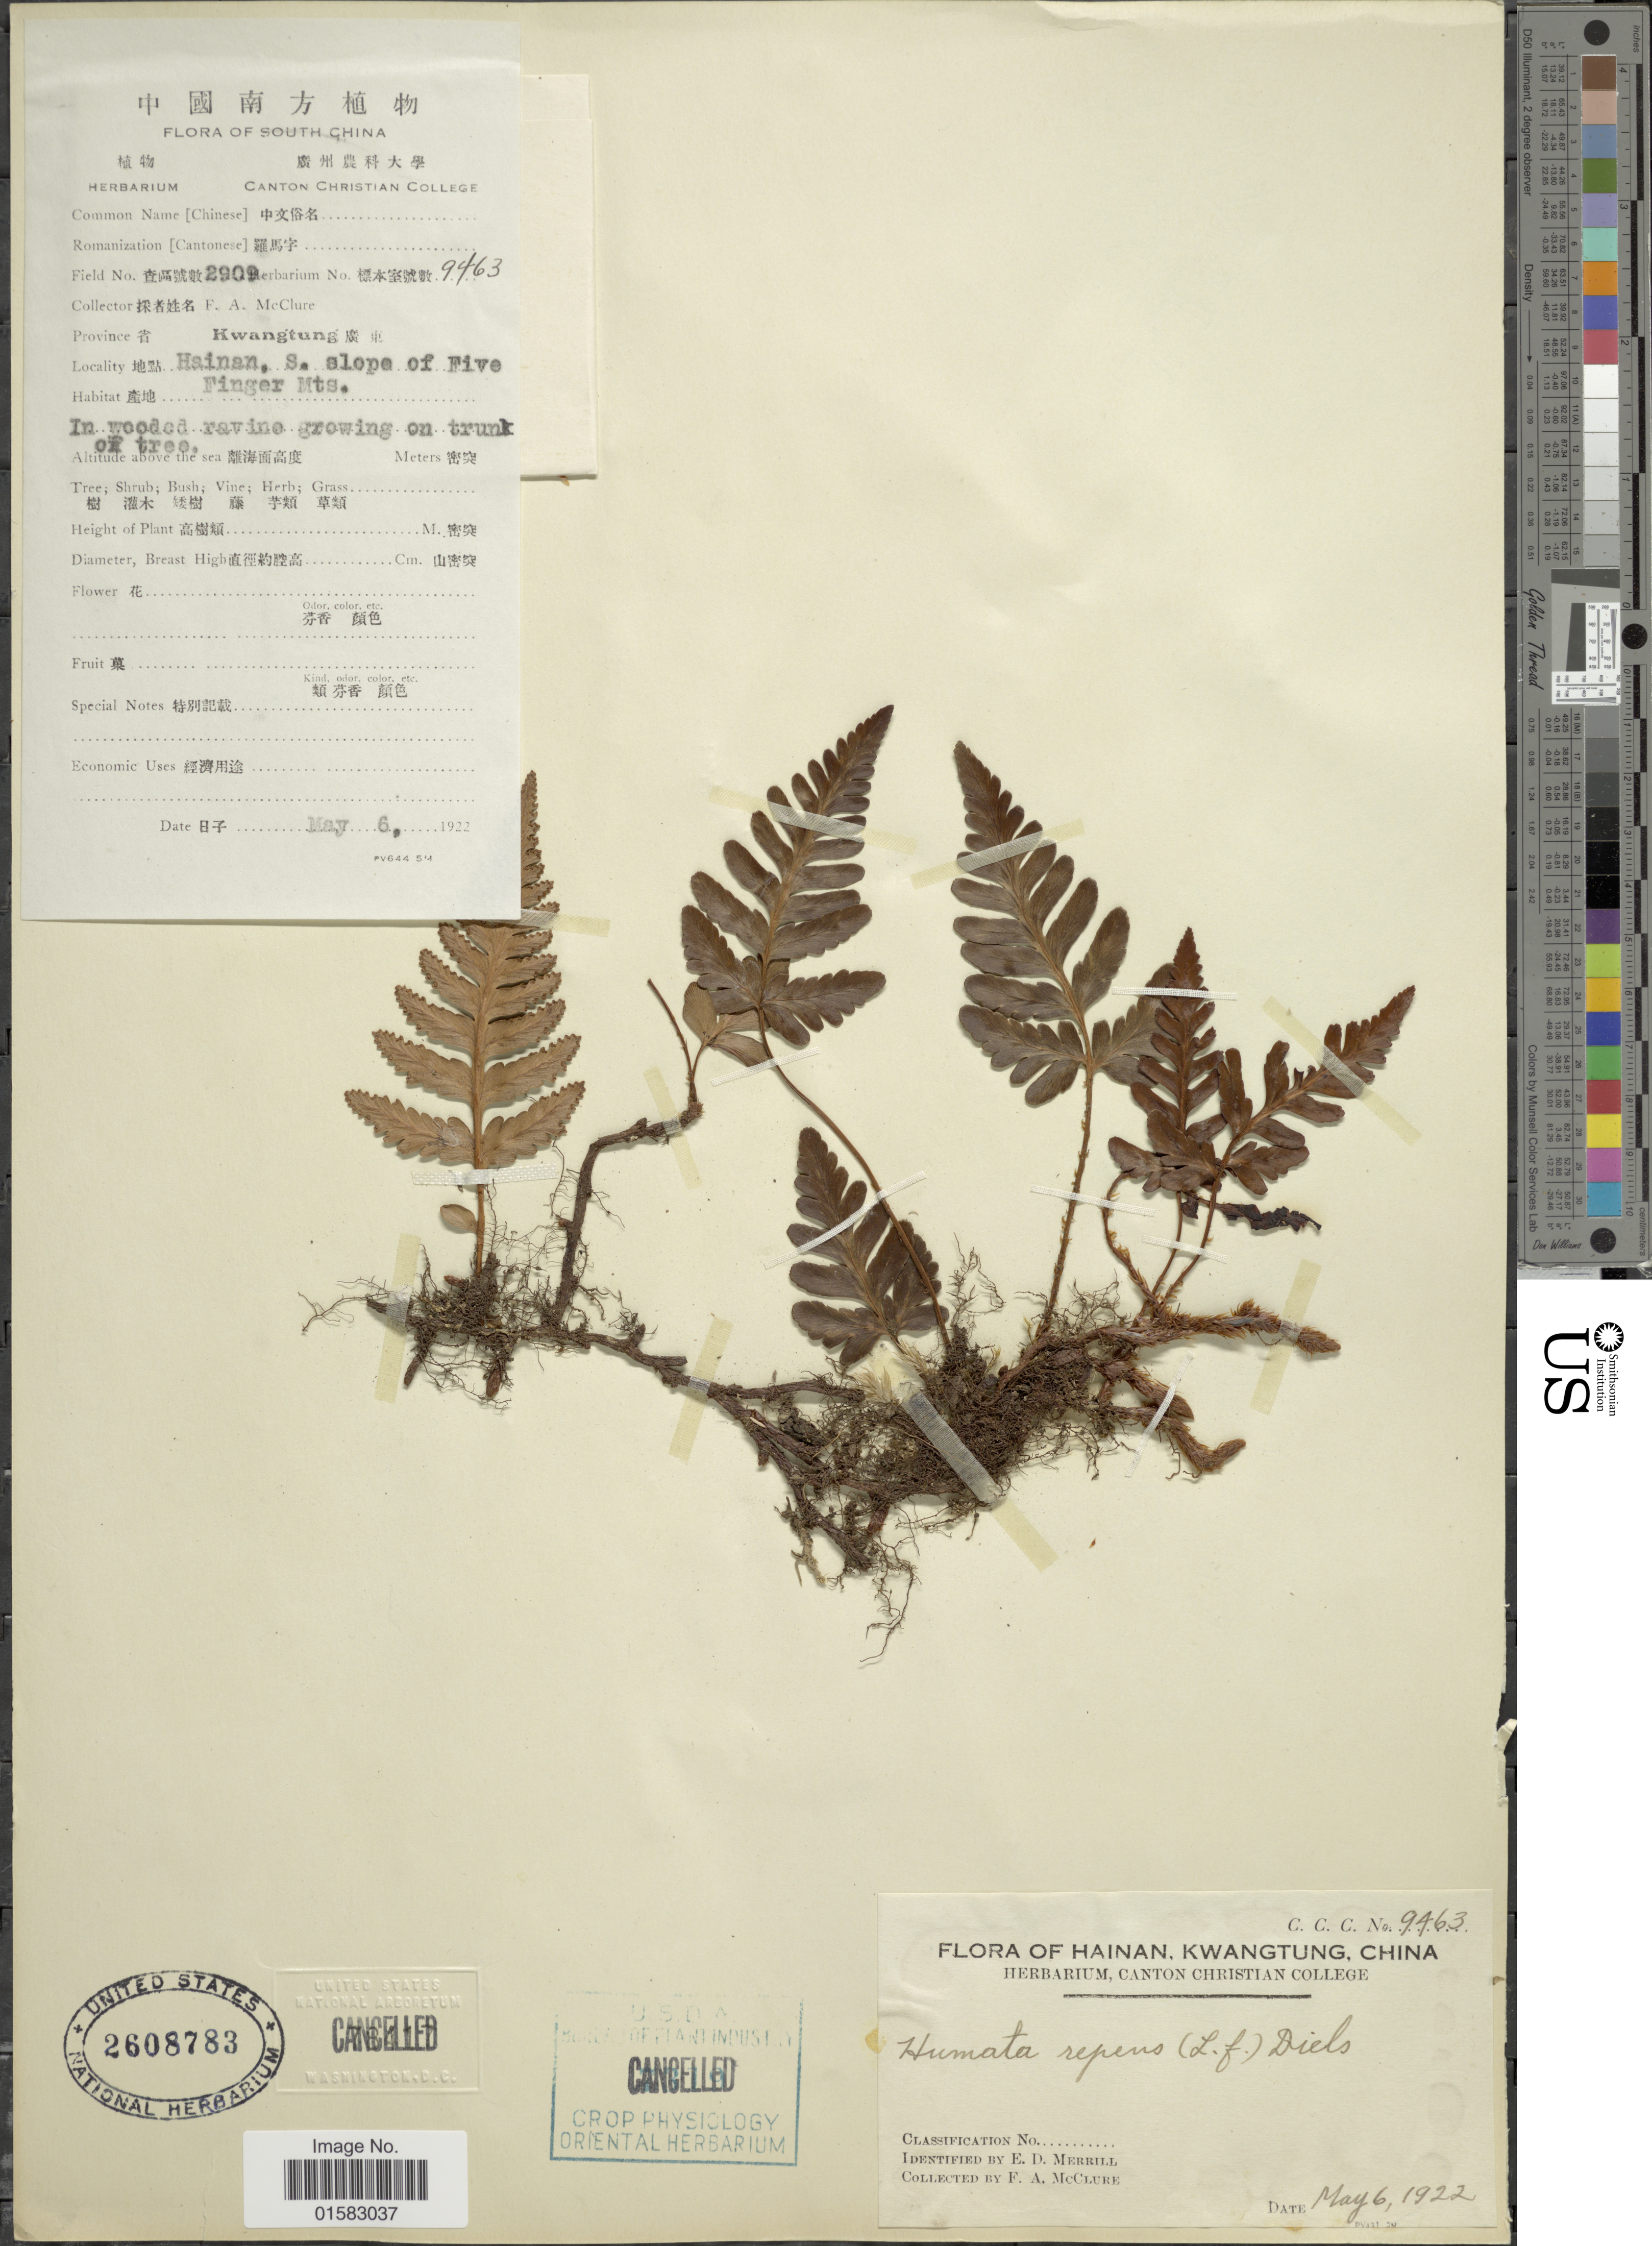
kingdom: Plantae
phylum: Tracheophyta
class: Polypodiopsida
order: Polypodiales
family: Davalliaceae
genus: Davallia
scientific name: Davallia repens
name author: (L. f.) Kuhn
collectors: F. A. McClure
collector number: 2909/9463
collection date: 1922-05-06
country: China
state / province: Guangdong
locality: Kwangtung, Hsinan, S. slope of Five Finger Mts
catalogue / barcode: US 2608783